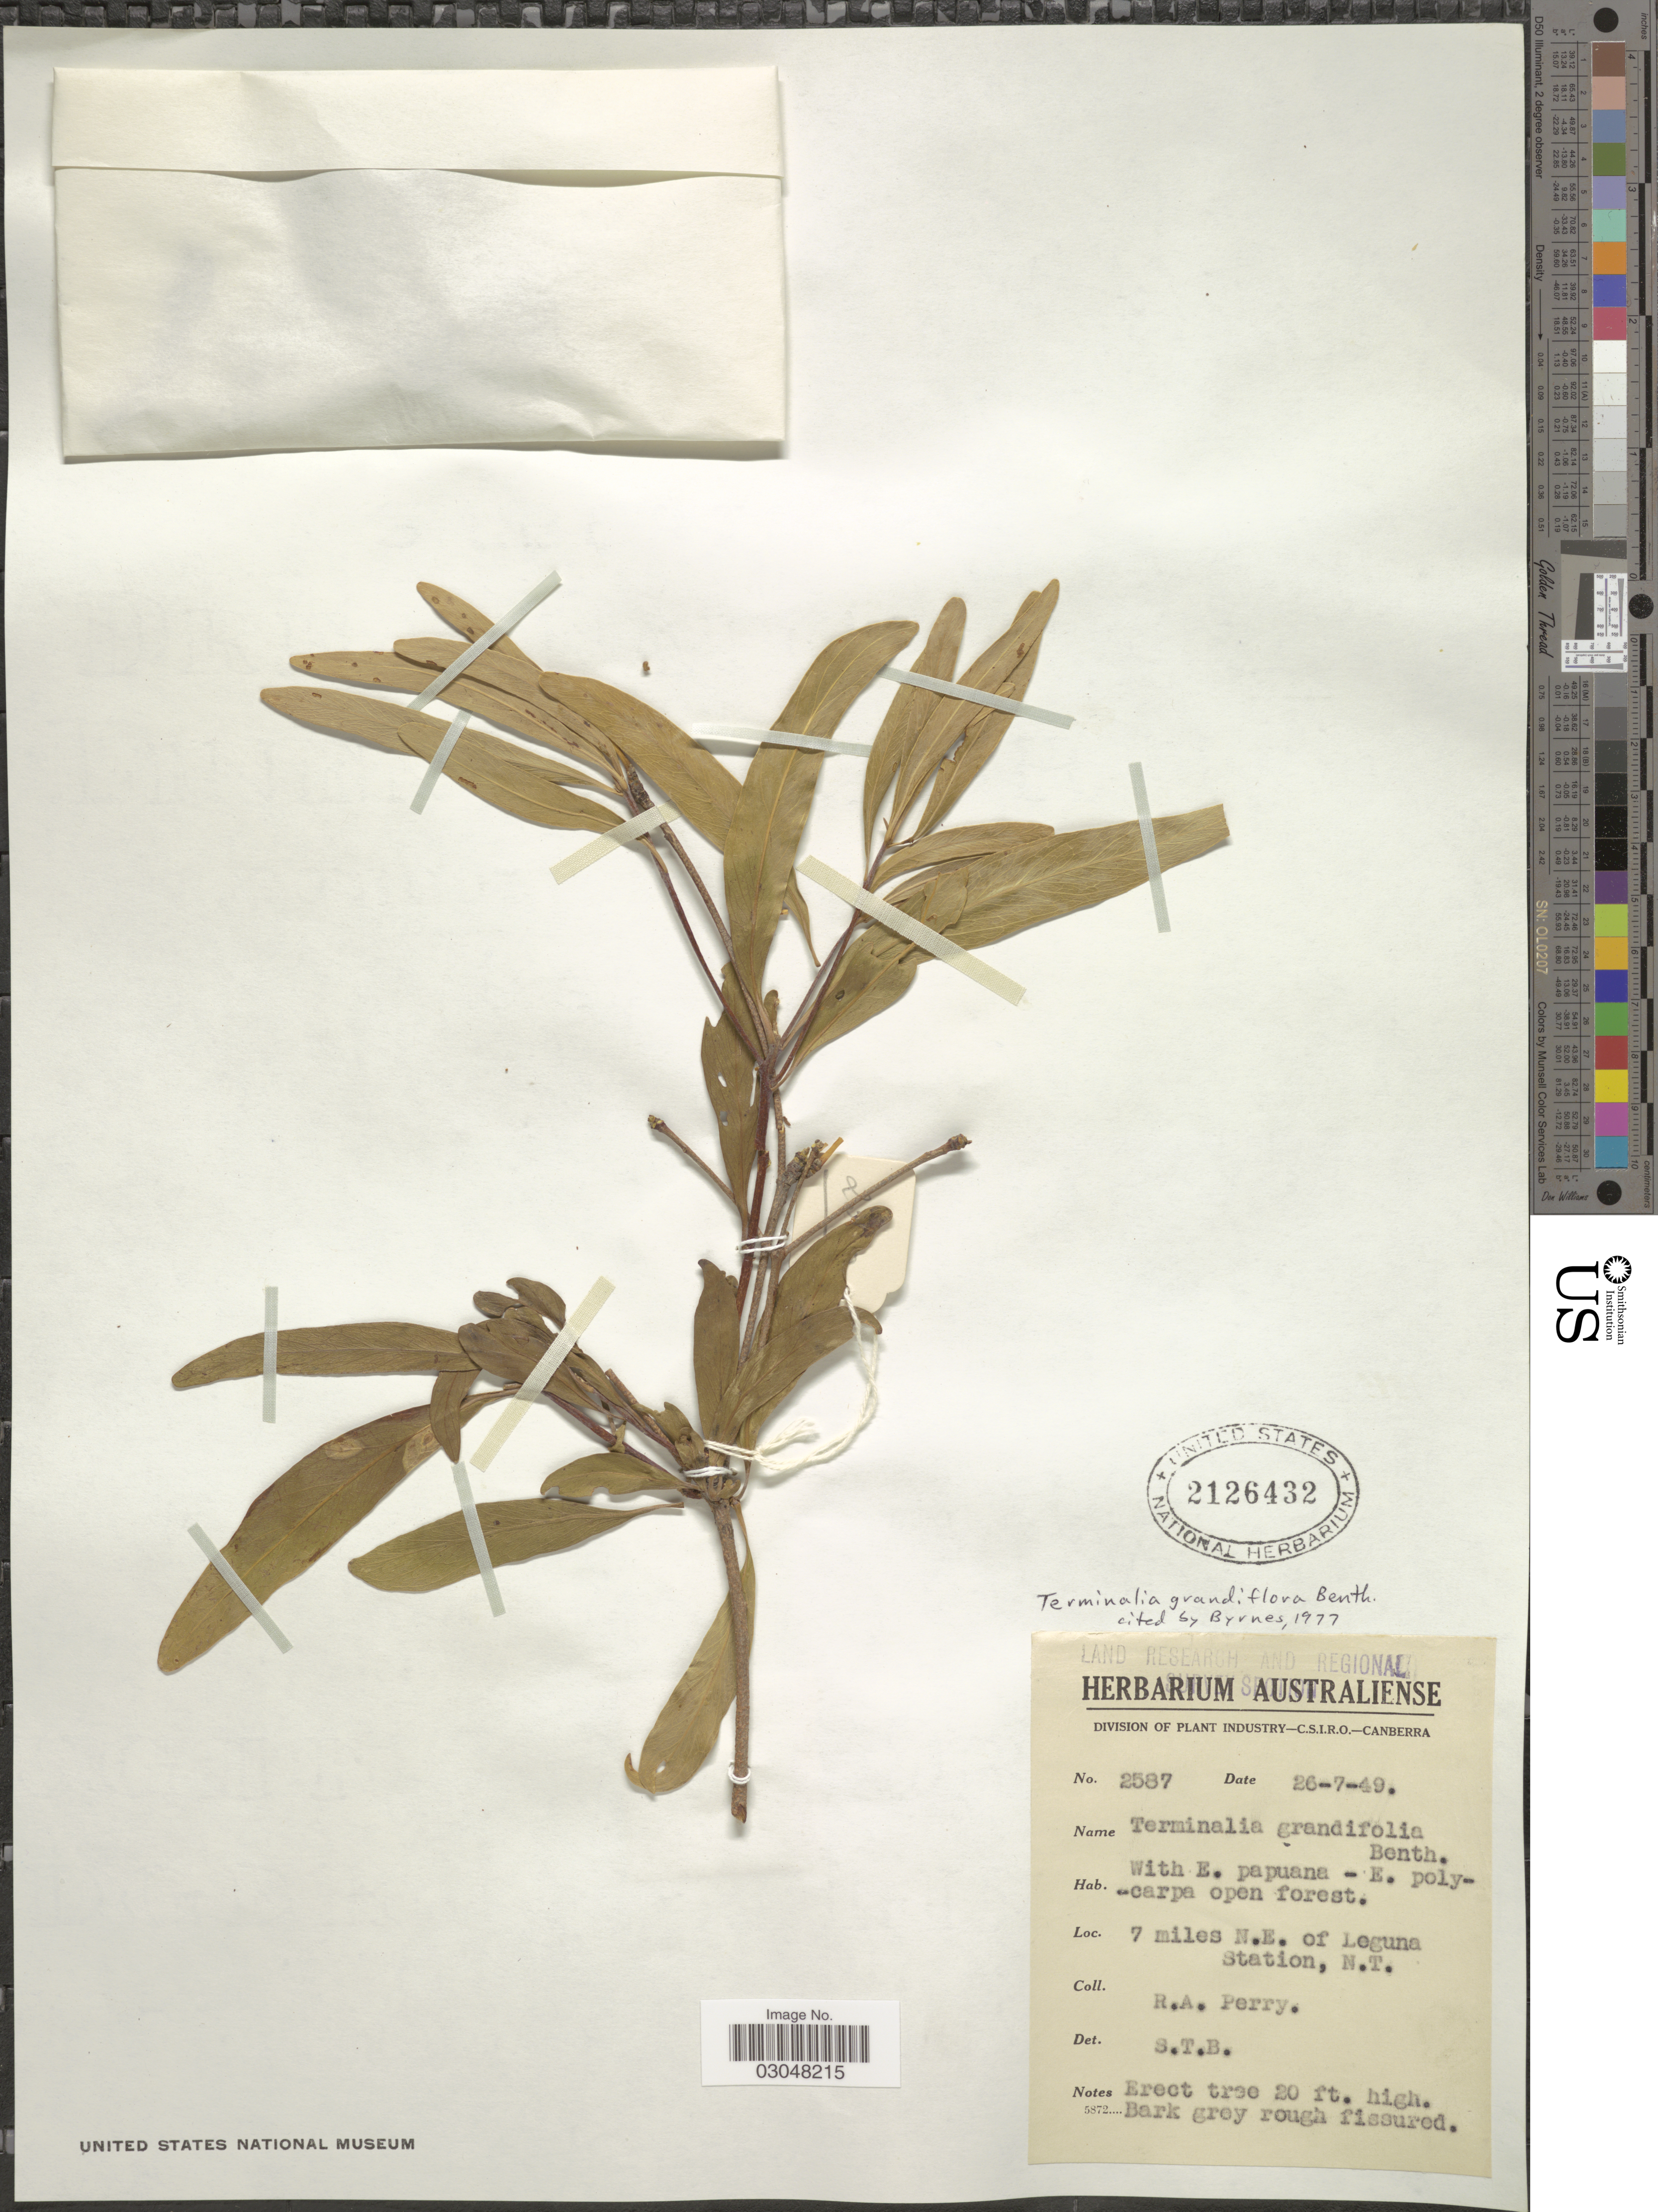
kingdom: Plantae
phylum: Tracheophyta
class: Magnoliopsida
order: Myrtales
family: Combretaceae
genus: Terminalia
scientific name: Terminalia grandiflora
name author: Benth.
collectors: Perry, R. A.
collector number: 2587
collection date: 1949-07-26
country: Australia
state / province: Northern Territory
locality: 7 miles N.E. of Leguna Station, N.T.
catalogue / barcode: US 2126432